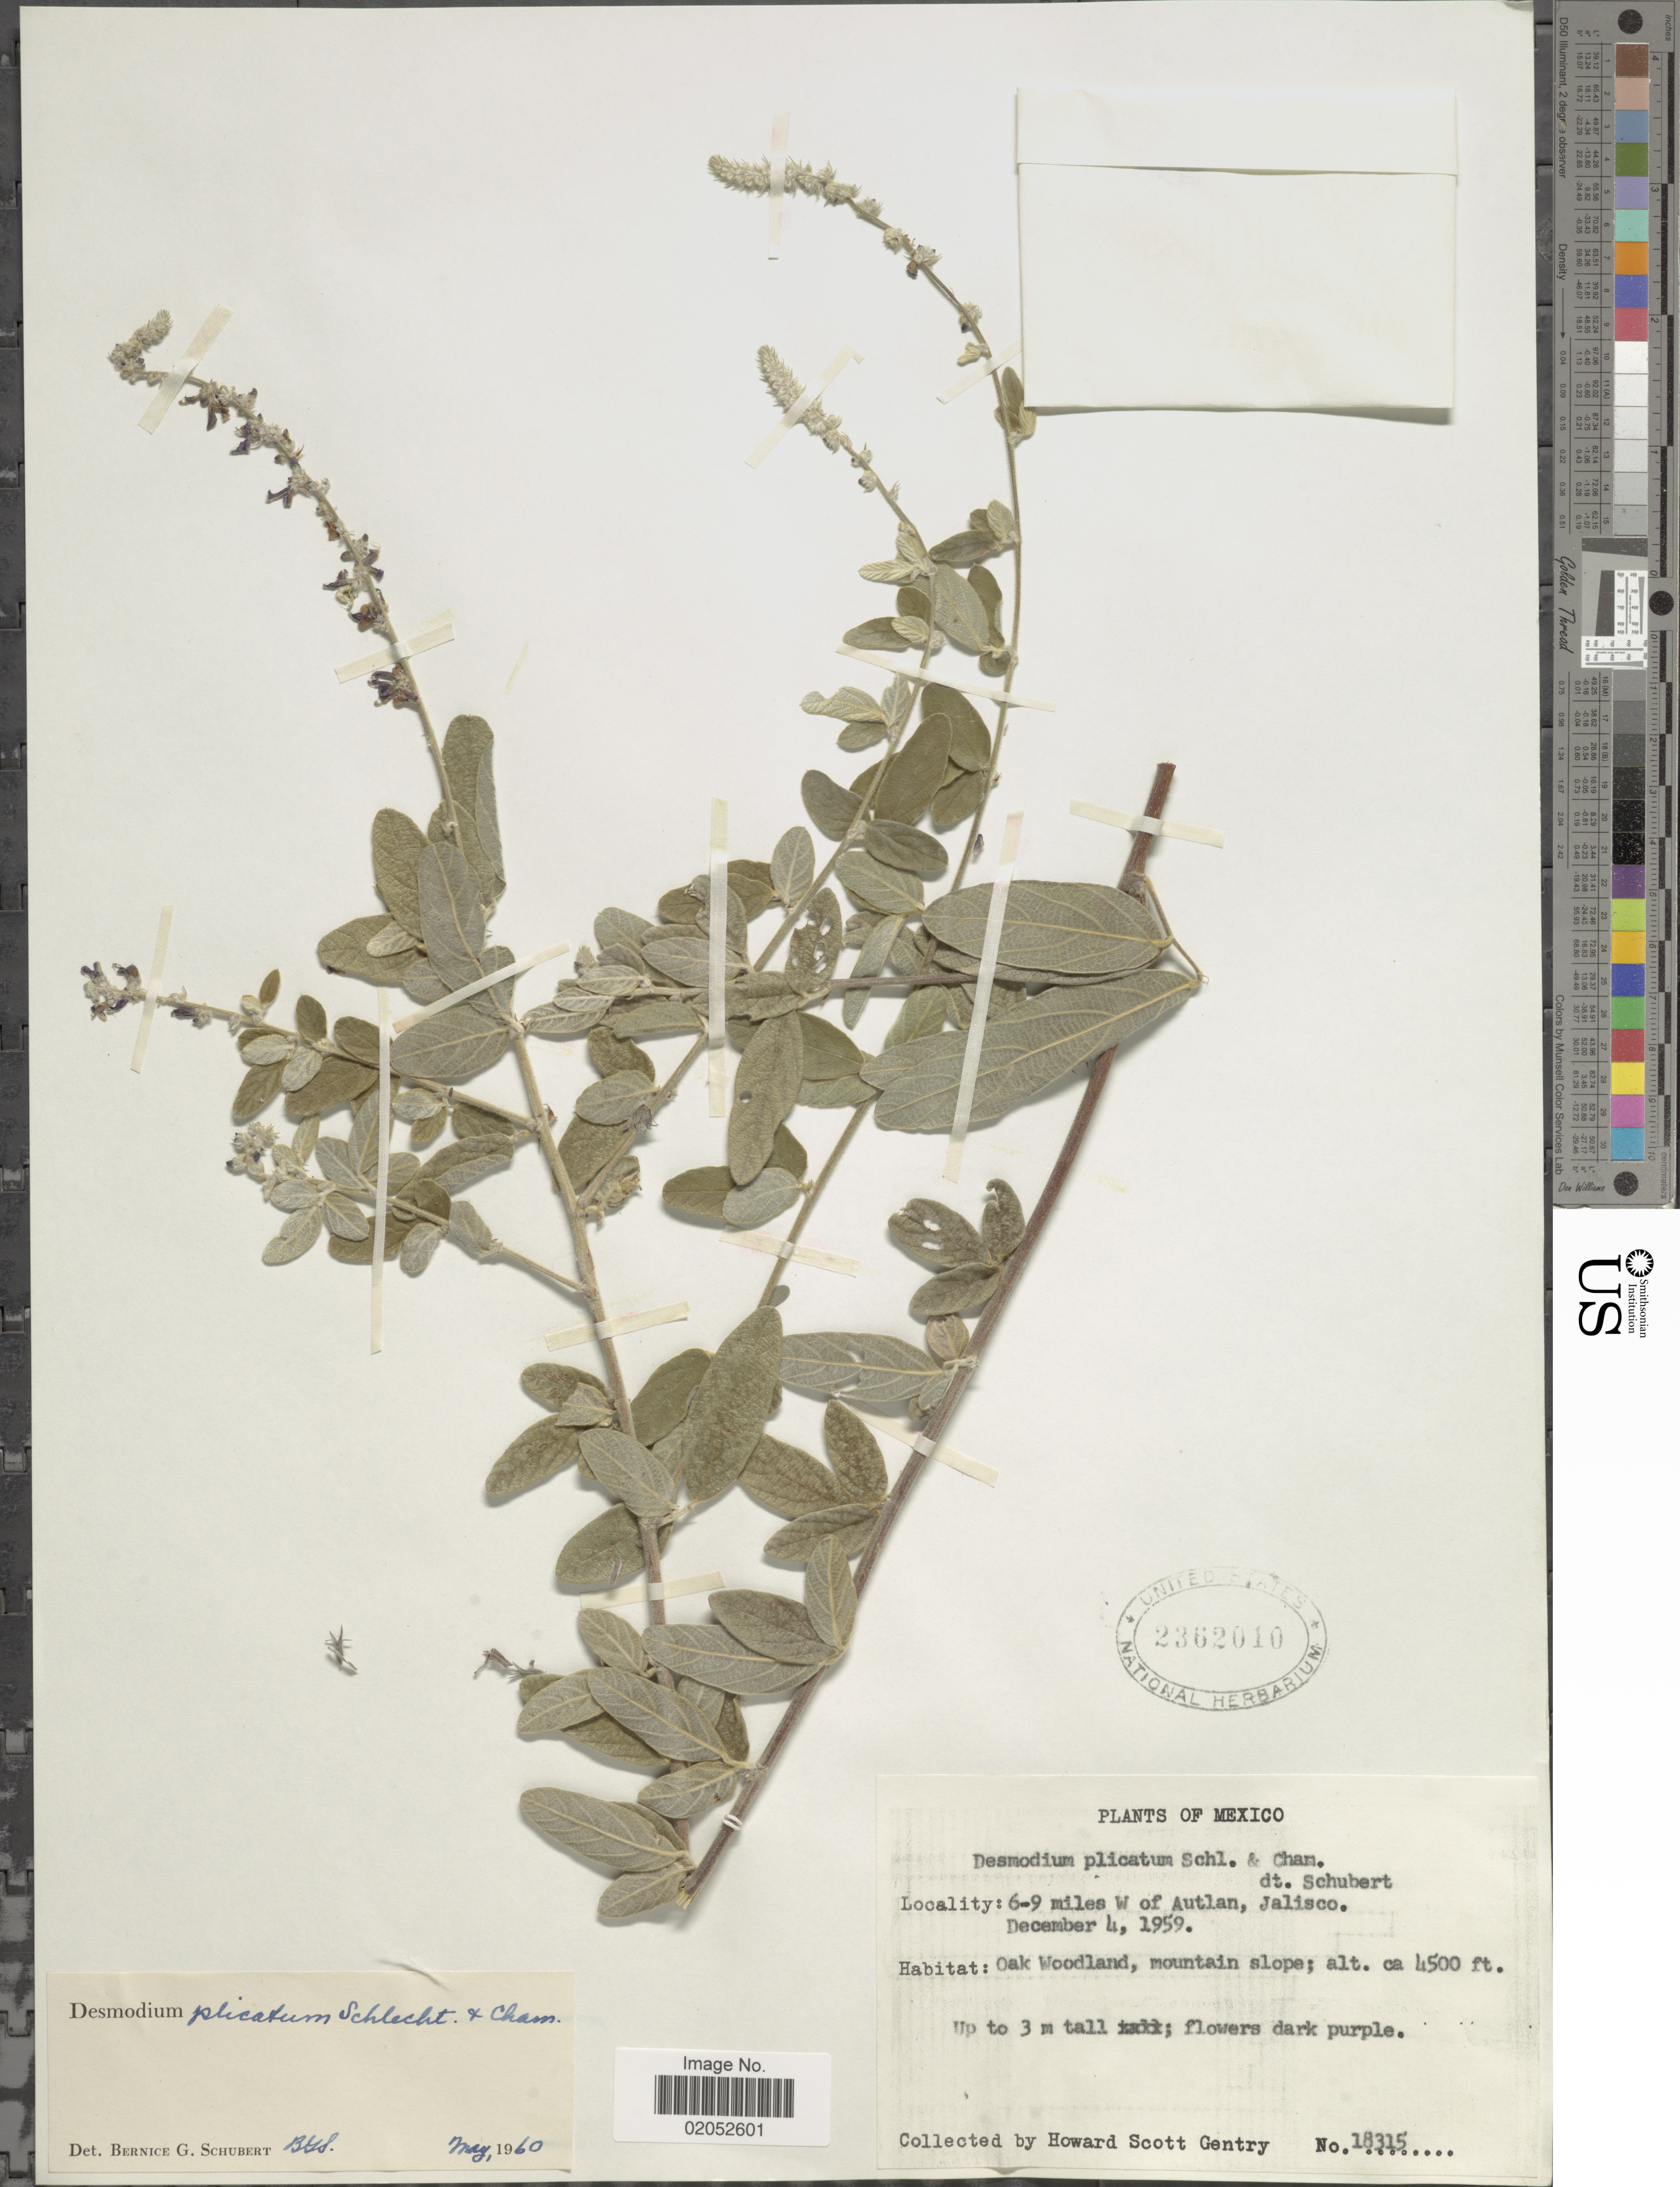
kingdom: Plantae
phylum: Tracheophyta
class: Magnoliopsida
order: Fabales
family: Fabaceae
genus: Desmodium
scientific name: Desmodium plicatum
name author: Schltdl. & Cham.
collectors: H. S. Gentry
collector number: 18315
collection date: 1959-12-04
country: Mexico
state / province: Jalisco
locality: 6-9 miles W of Autlan, Jalisco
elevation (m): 1372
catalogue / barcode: US 2362010